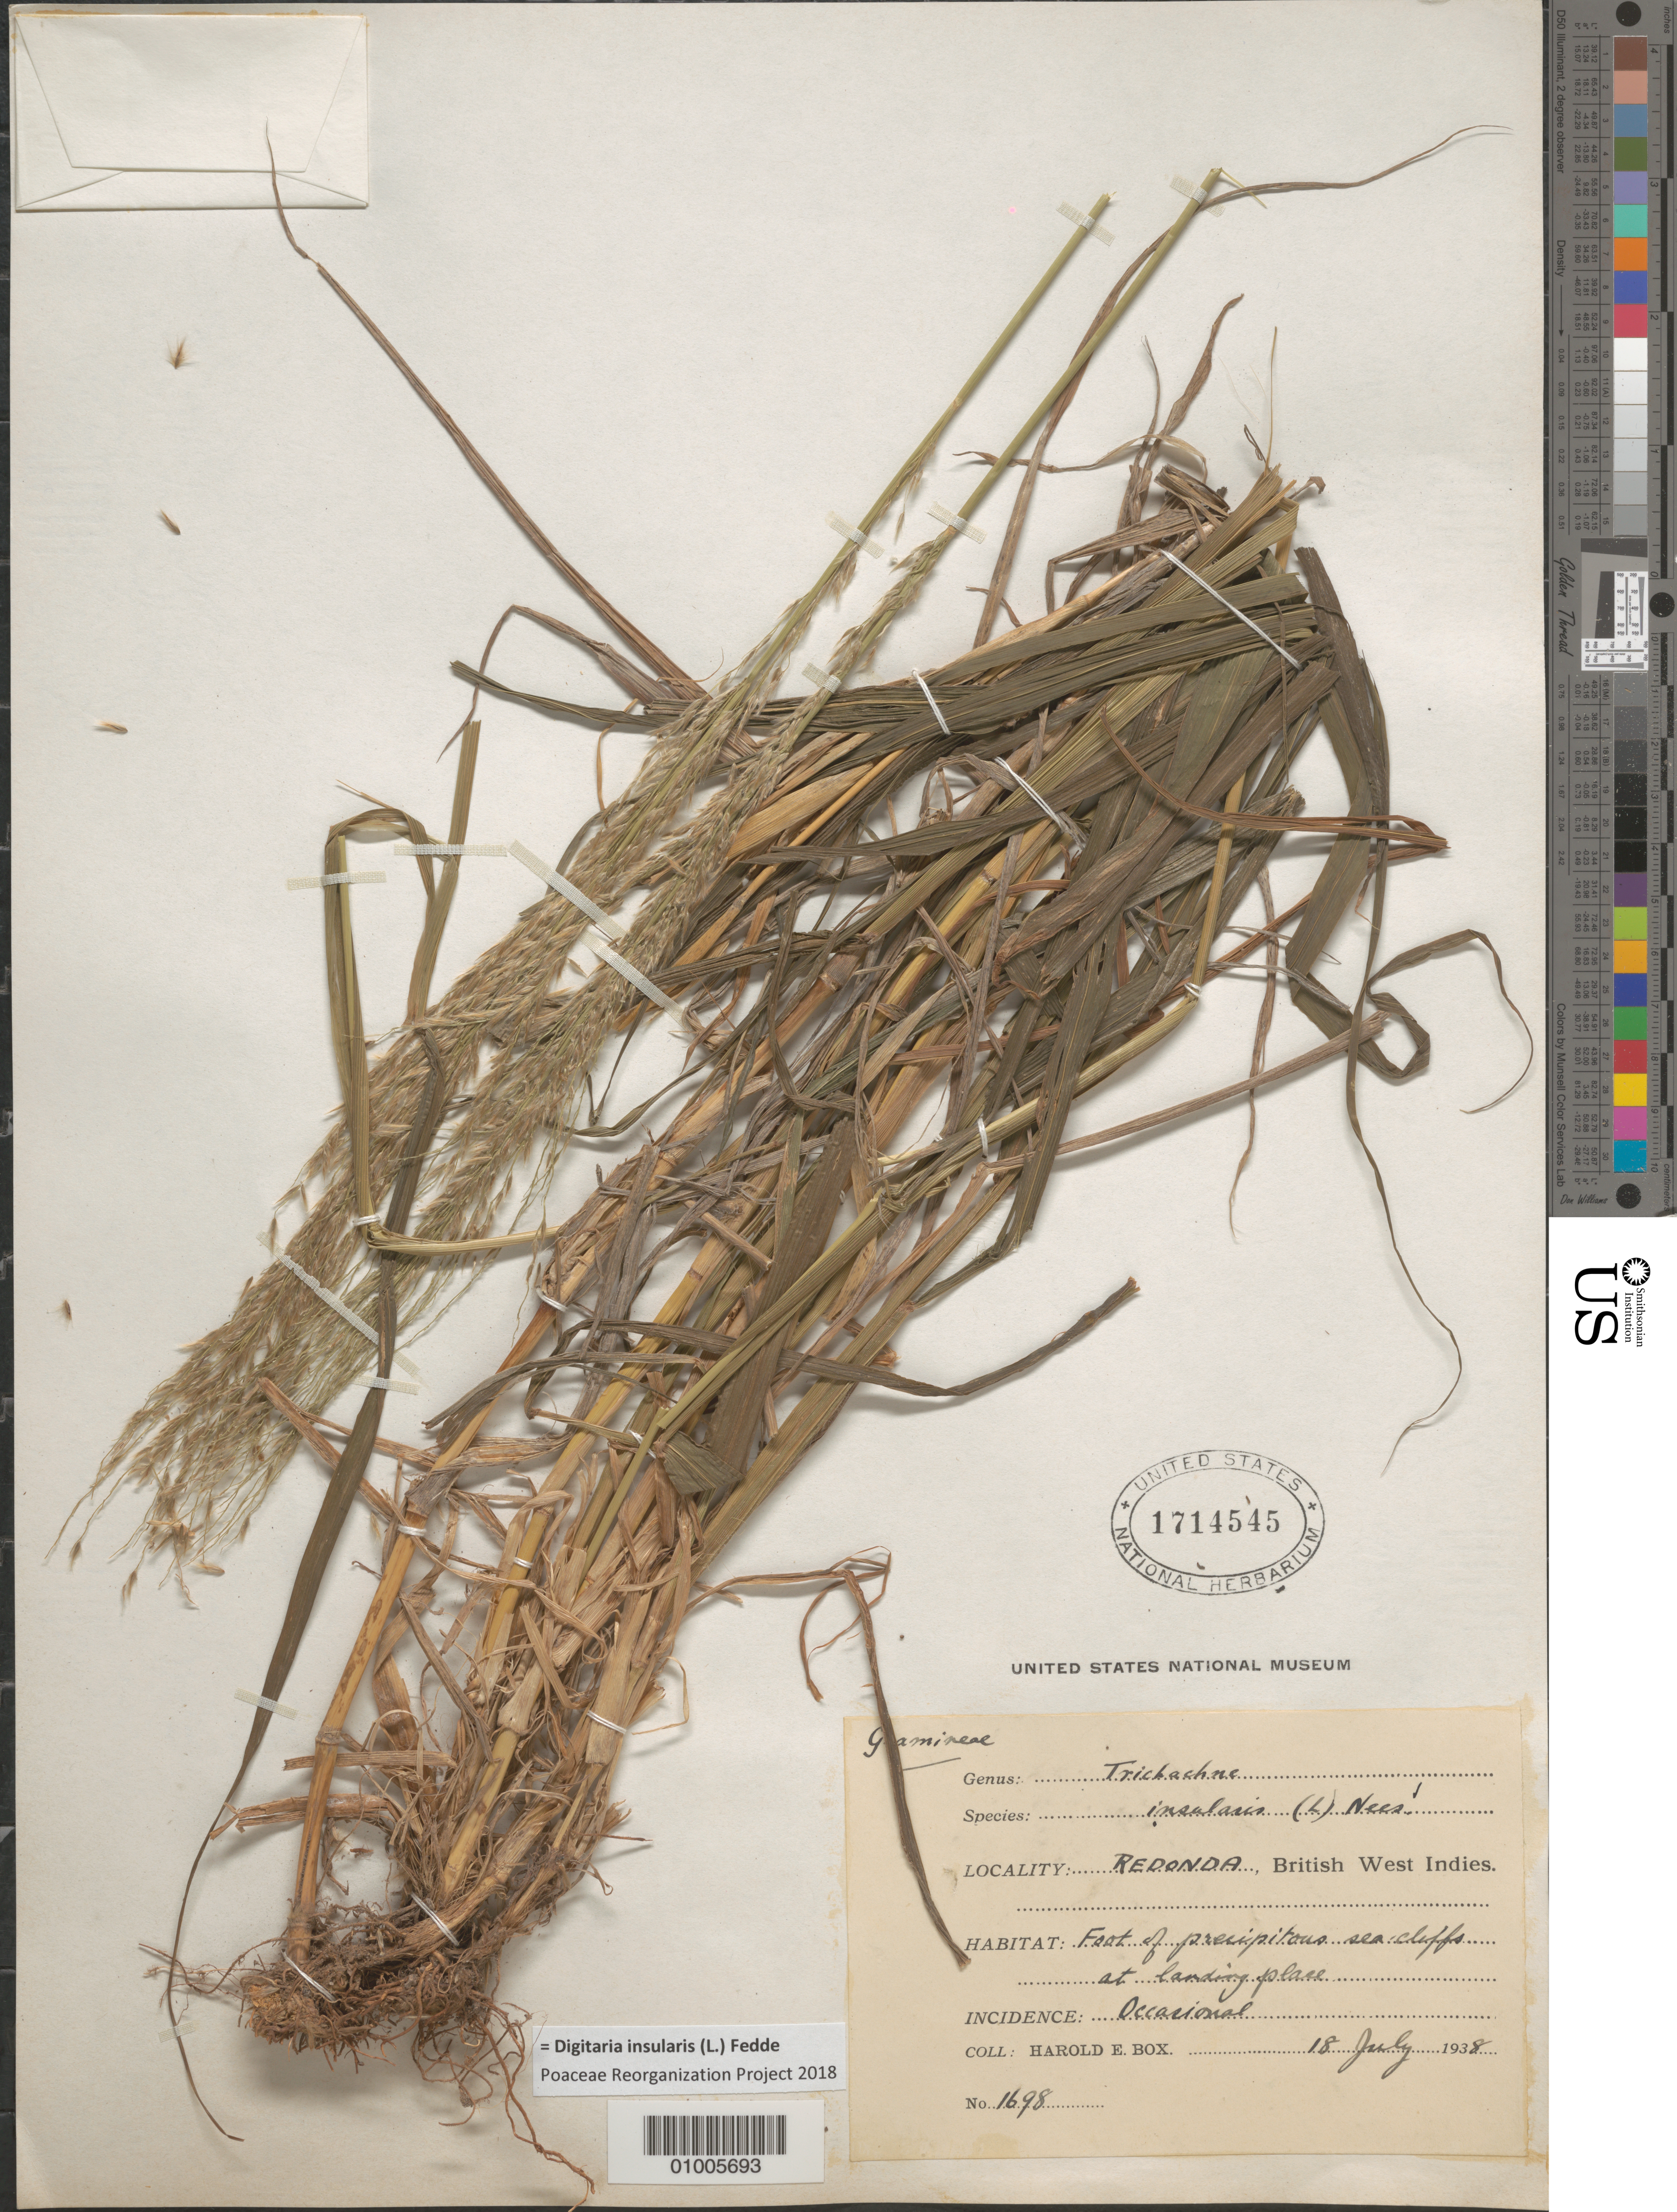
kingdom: Plantae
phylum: Tracheophyta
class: Liliopsida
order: Poales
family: Poaceae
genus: Digitaria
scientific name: Digitaria insularis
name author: (L.) Mez ex Ekman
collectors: H. E. Box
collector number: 1698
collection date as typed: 18 Jul 1938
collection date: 1938-07-18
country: Antigua and Barbuda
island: Redonda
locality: foot of precipitious sea cliffs at landing place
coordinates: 0 N, 0 E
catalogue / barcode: US 1714545